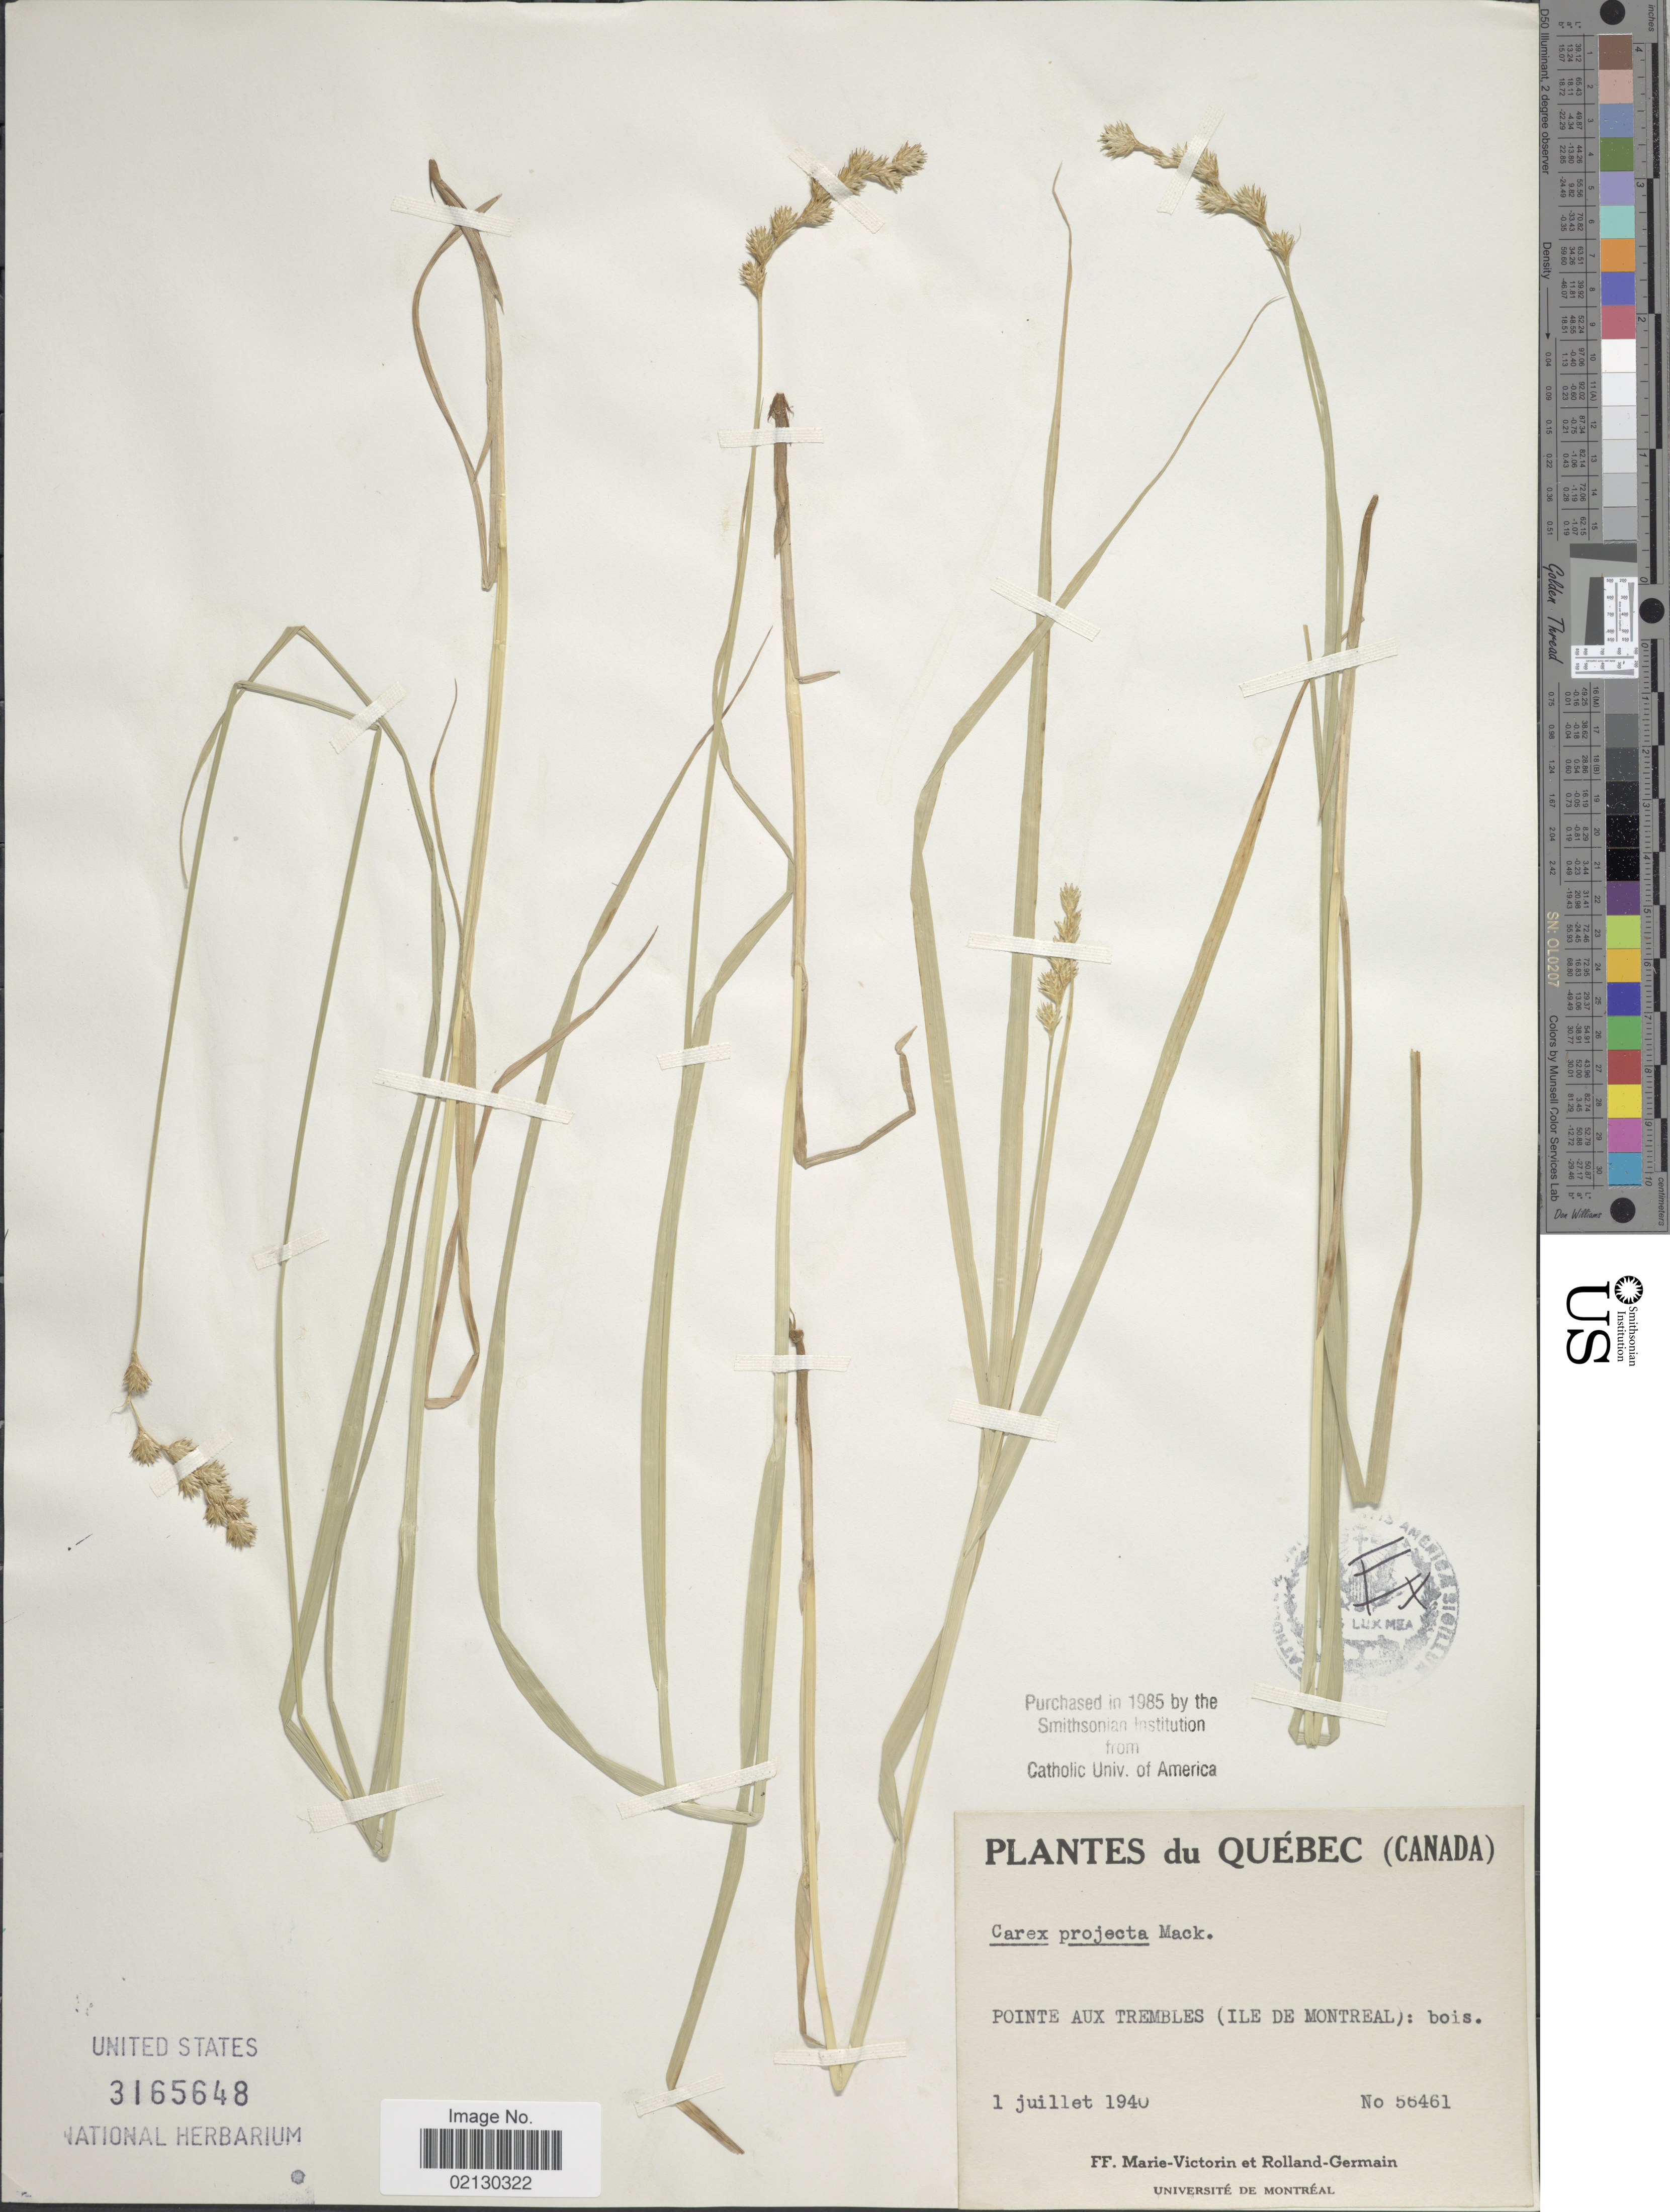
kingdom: Plantae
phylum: Tracheophyta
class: Liliopsida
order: Poales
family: Cyperaceae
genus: Carex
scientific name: Carex projecta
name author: Mack.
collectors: F. Marie-Victorin & Rolland-Germain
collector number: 56461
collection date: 1940-07-01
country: Canada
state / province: Quebec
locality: Pointe Aux Trembles (Ile de Montreal): bois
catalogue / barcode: US 3165648